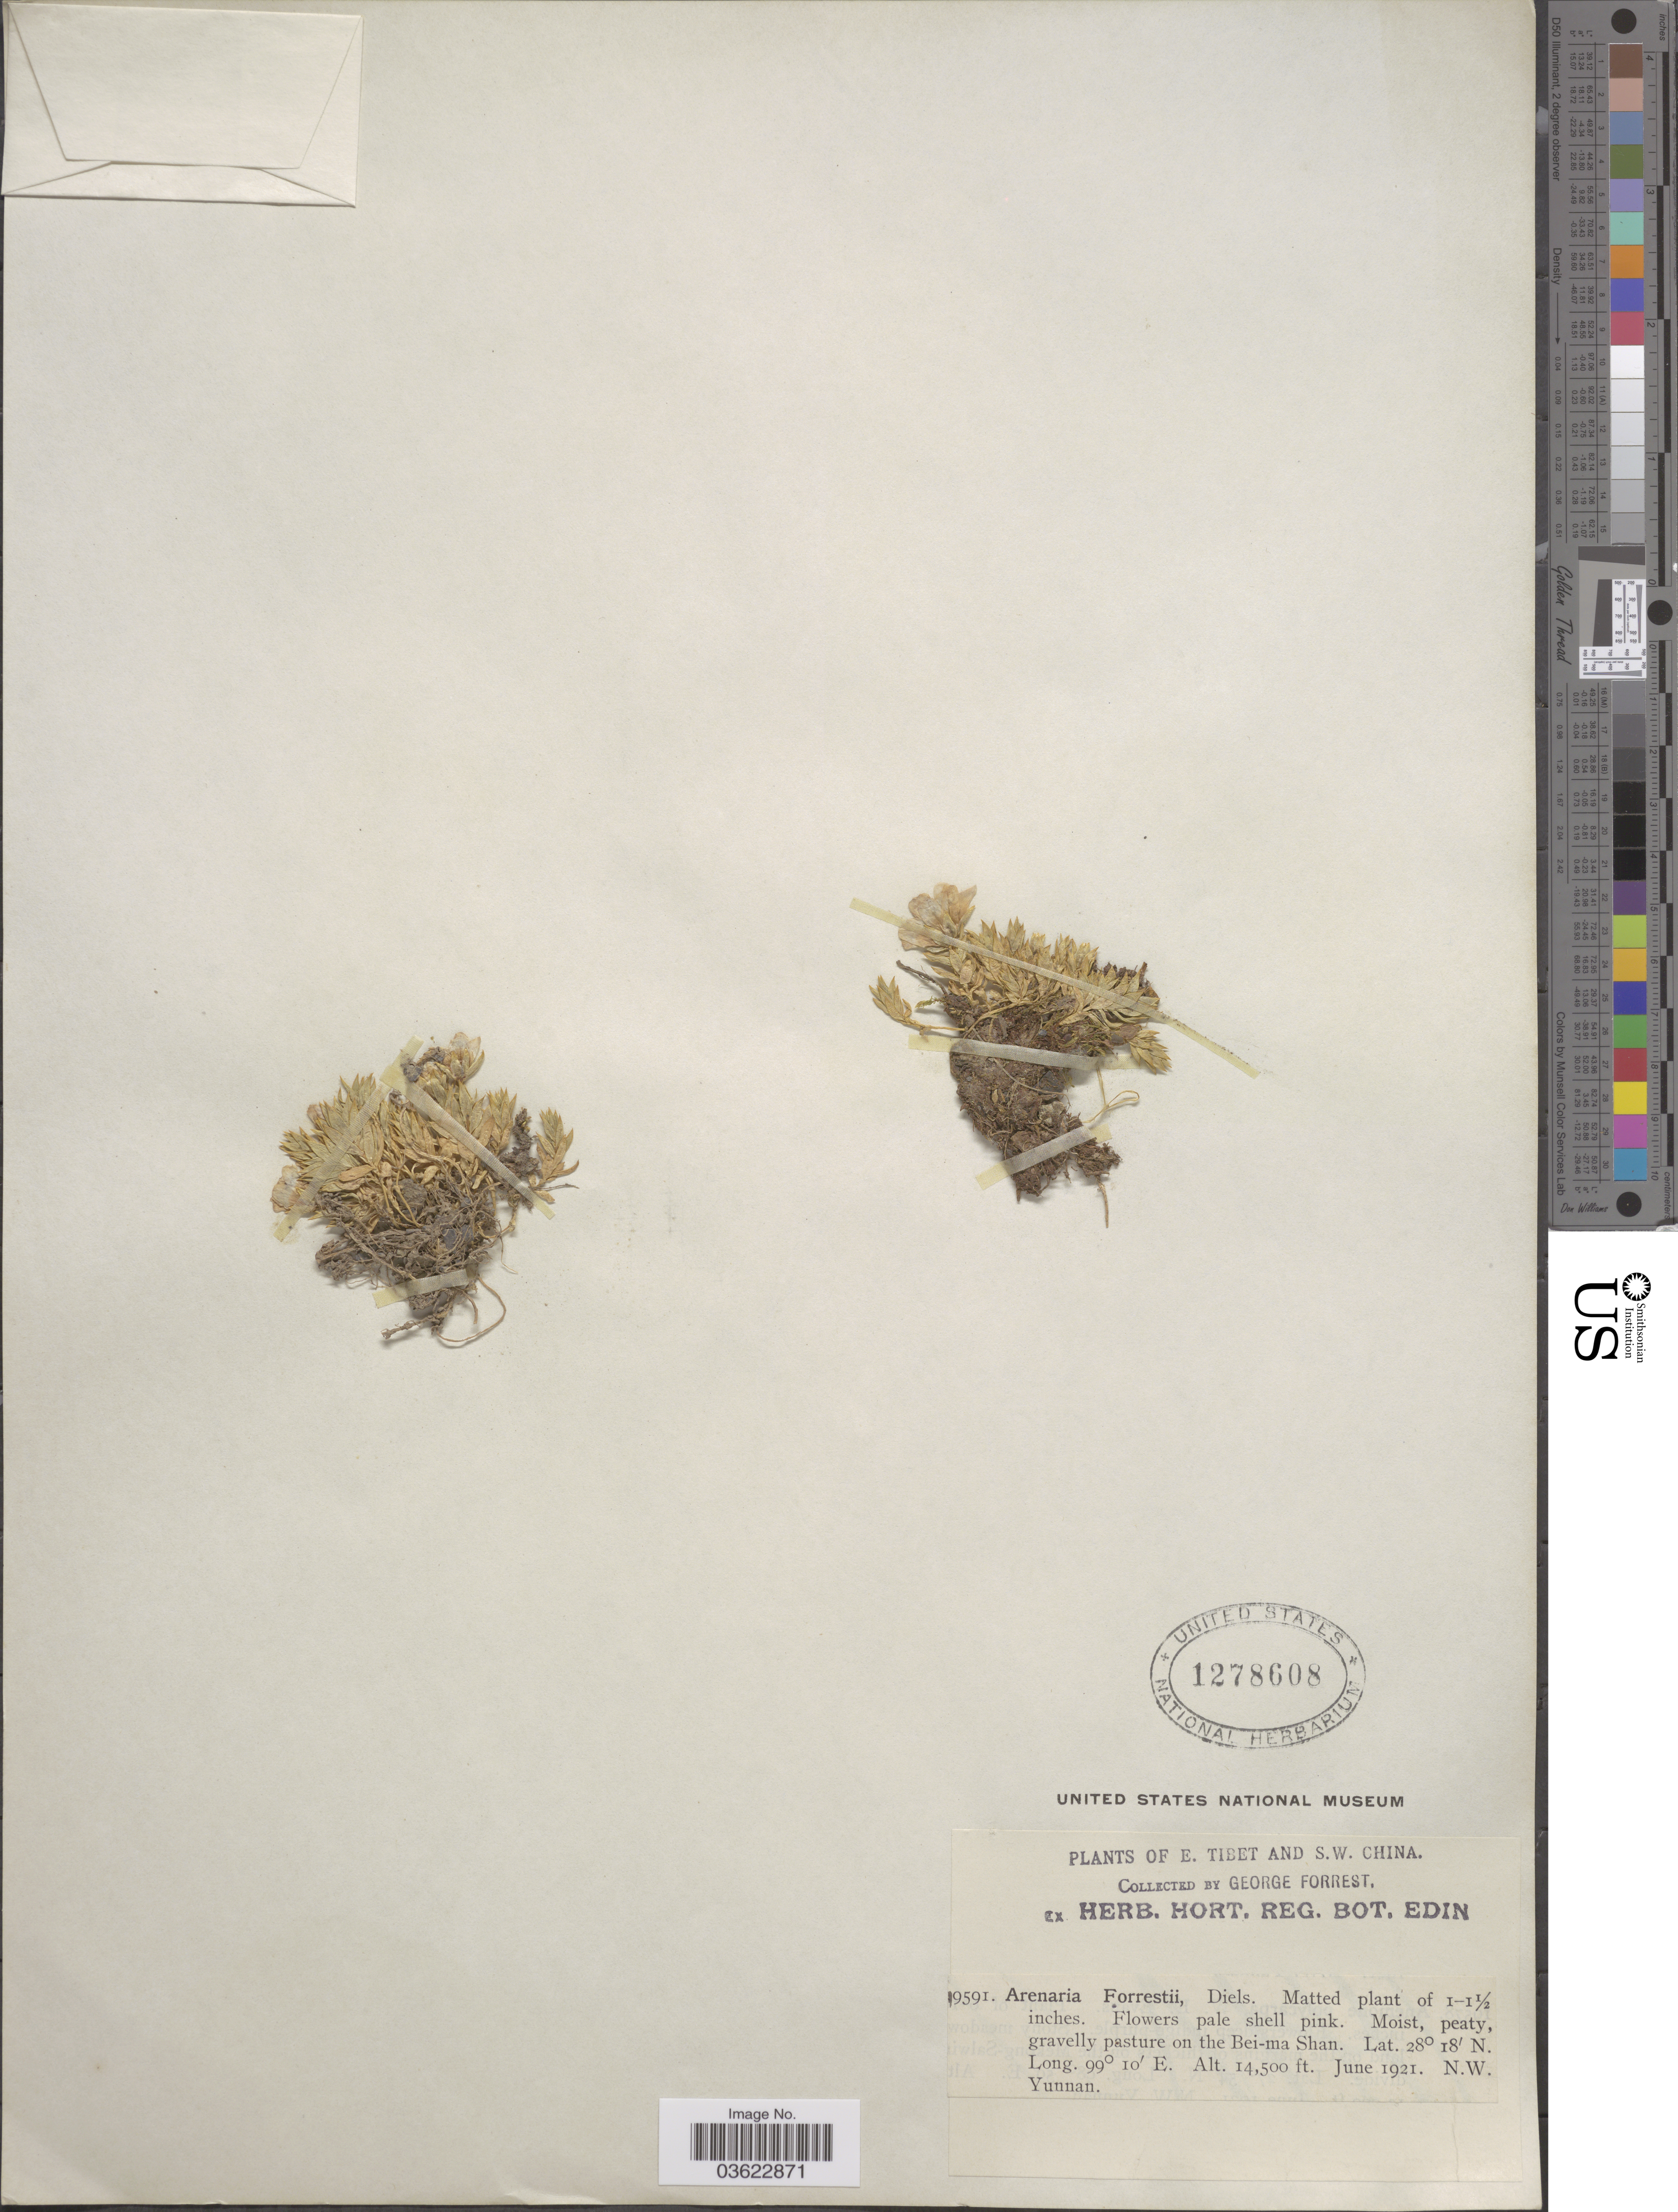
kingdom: Plantae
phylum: Tracheophyta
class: Magnoliopsida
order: Caryophyllales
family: Caryophyllaceae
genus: Shivparvatia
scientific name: Shivparvatia forrestii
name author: (Diels) Rabeler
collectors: G. Forrest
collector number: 19591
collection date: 1921-06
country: China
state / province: Yunnan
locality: E. Tibet and S.W. China. Pasture on the Bei-ma Shan. N.W. Yunnan.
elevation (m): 4420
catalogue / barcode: US 1278608